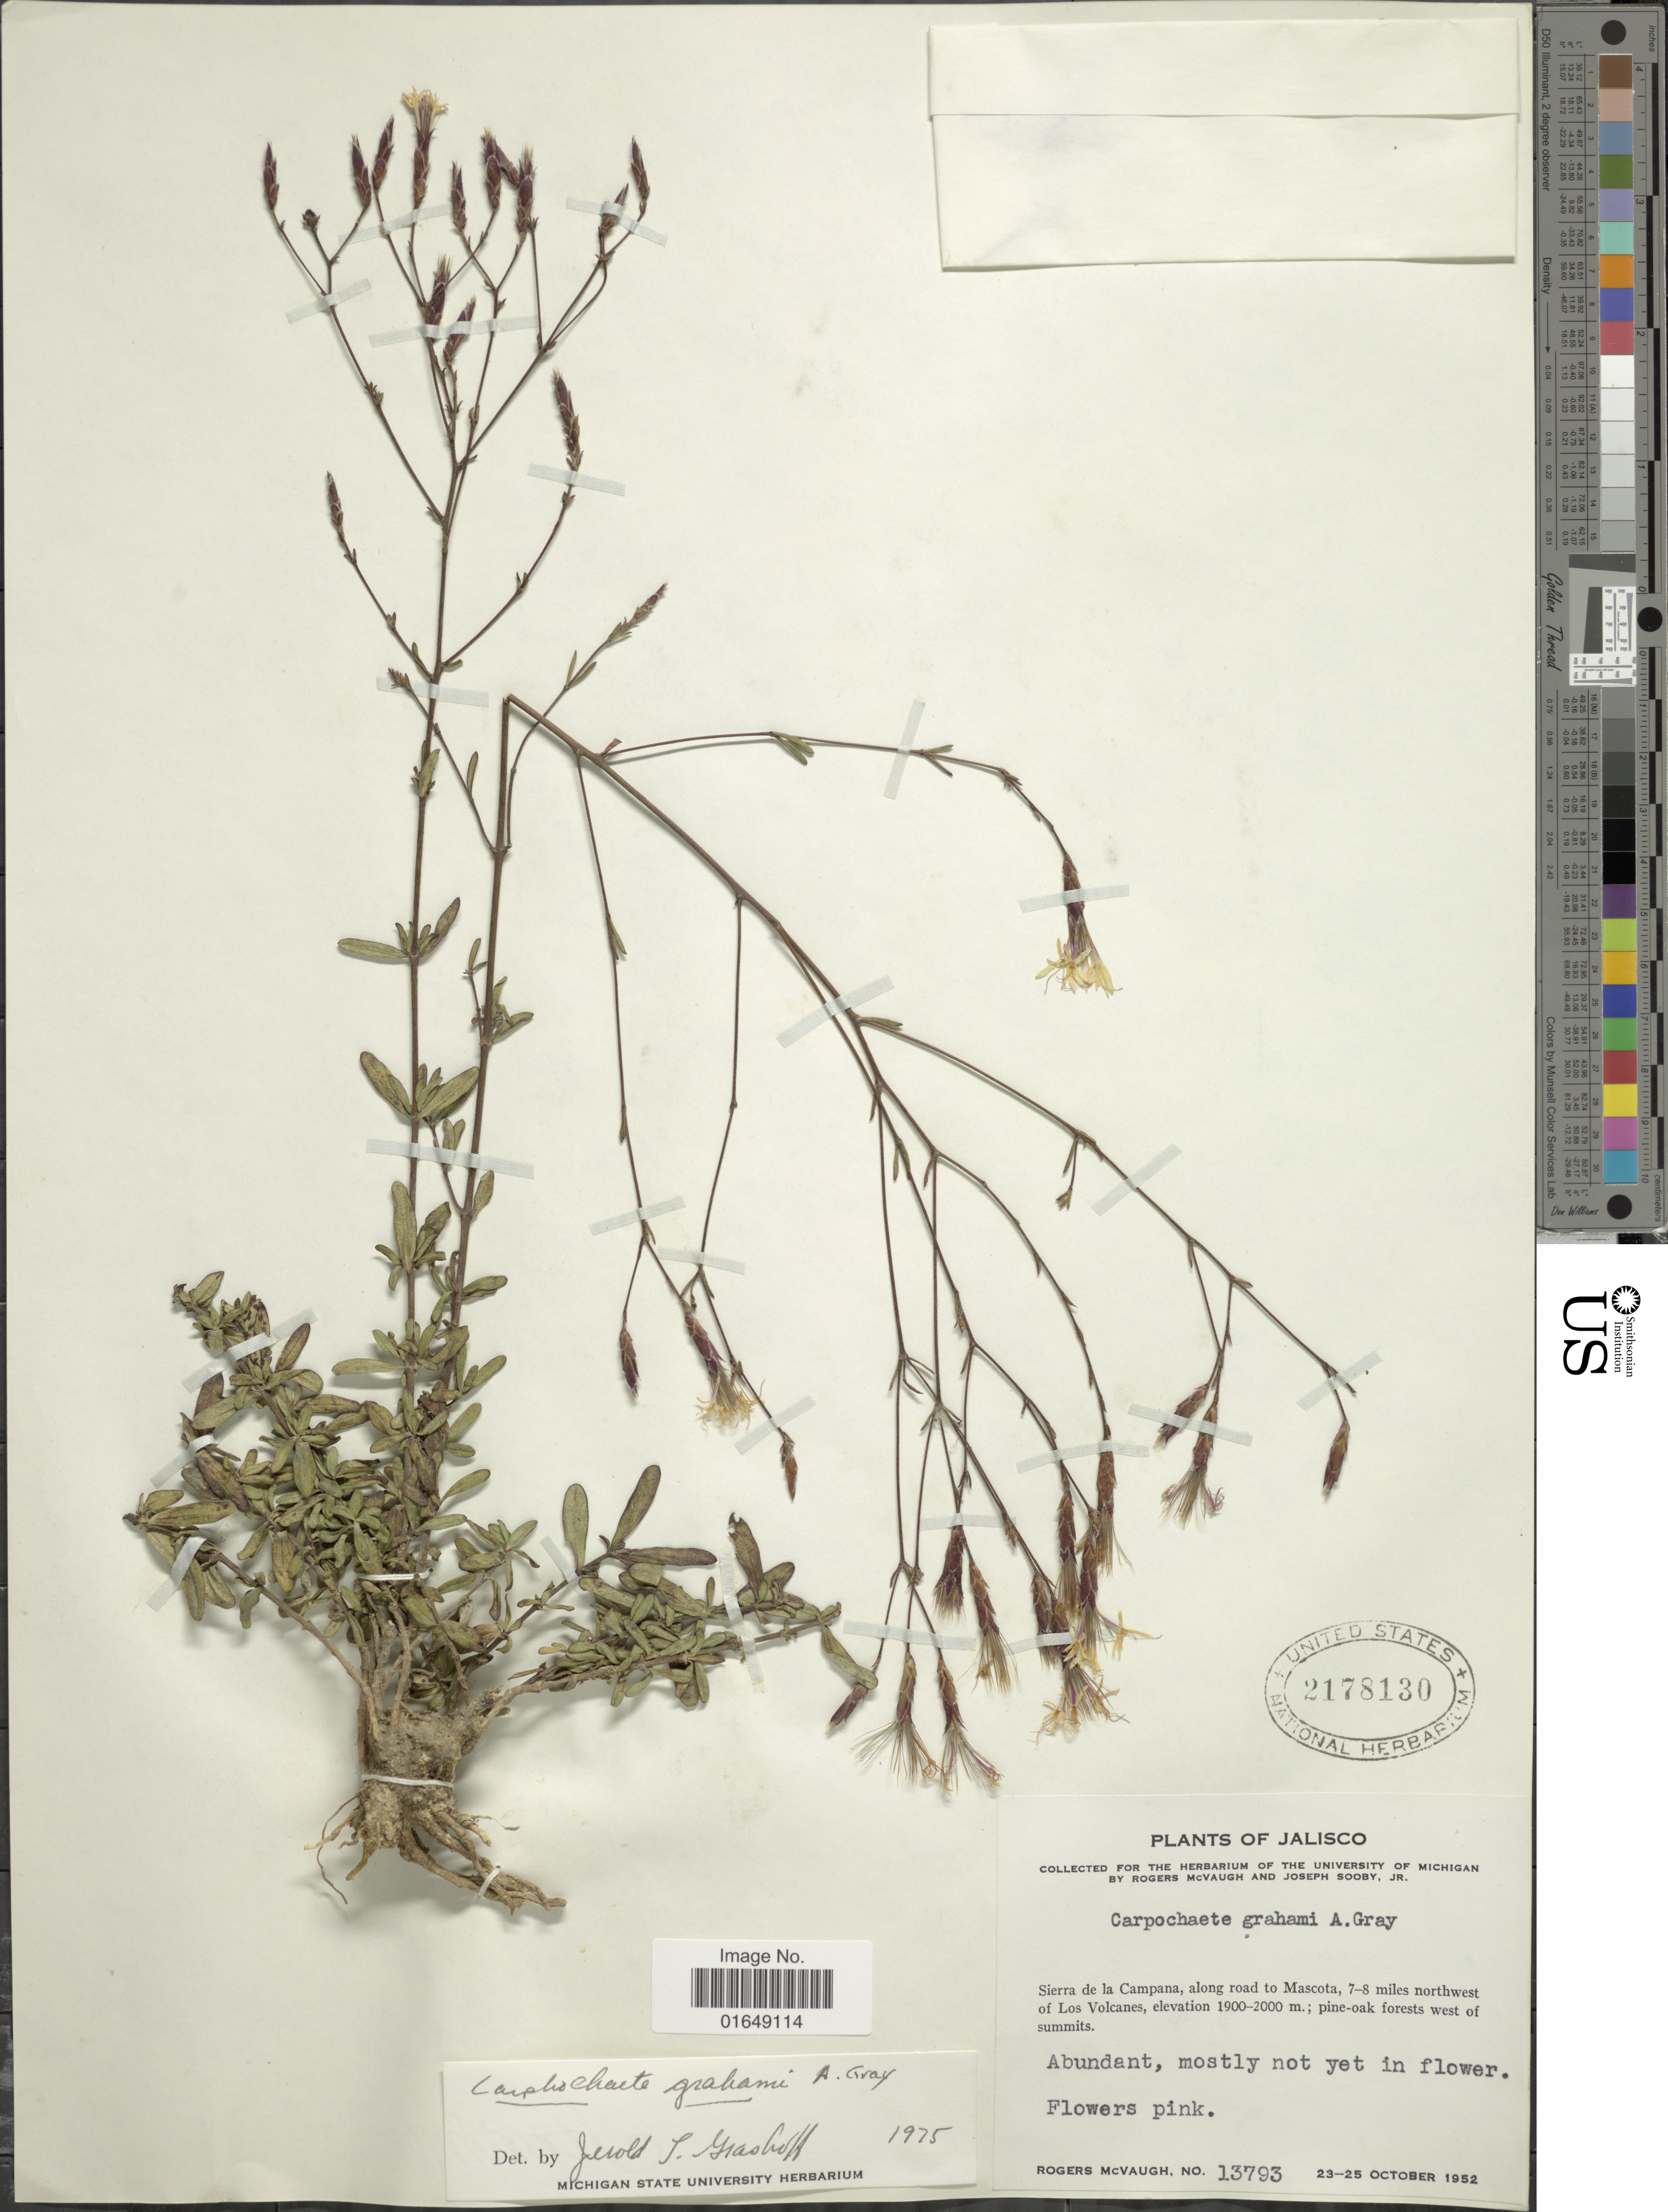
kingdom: Plantae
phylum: Tracheophyta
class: Magnoliopsida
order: Asterales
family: Asteraceae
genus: Carphochaete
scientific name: Carphochaete grahamii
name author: A. Gray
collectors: R. McVaugh & J. Sooby Jr.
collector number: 13793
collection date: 1952-10-23/1952-10-25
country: Mexico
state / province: Jalisco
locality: Sierra de la Campana, along road to Mascota, 7-8 miles northwest of Los Volcanes; pine-oak forests west of summits.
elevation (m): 1900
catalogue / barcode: US 2178130